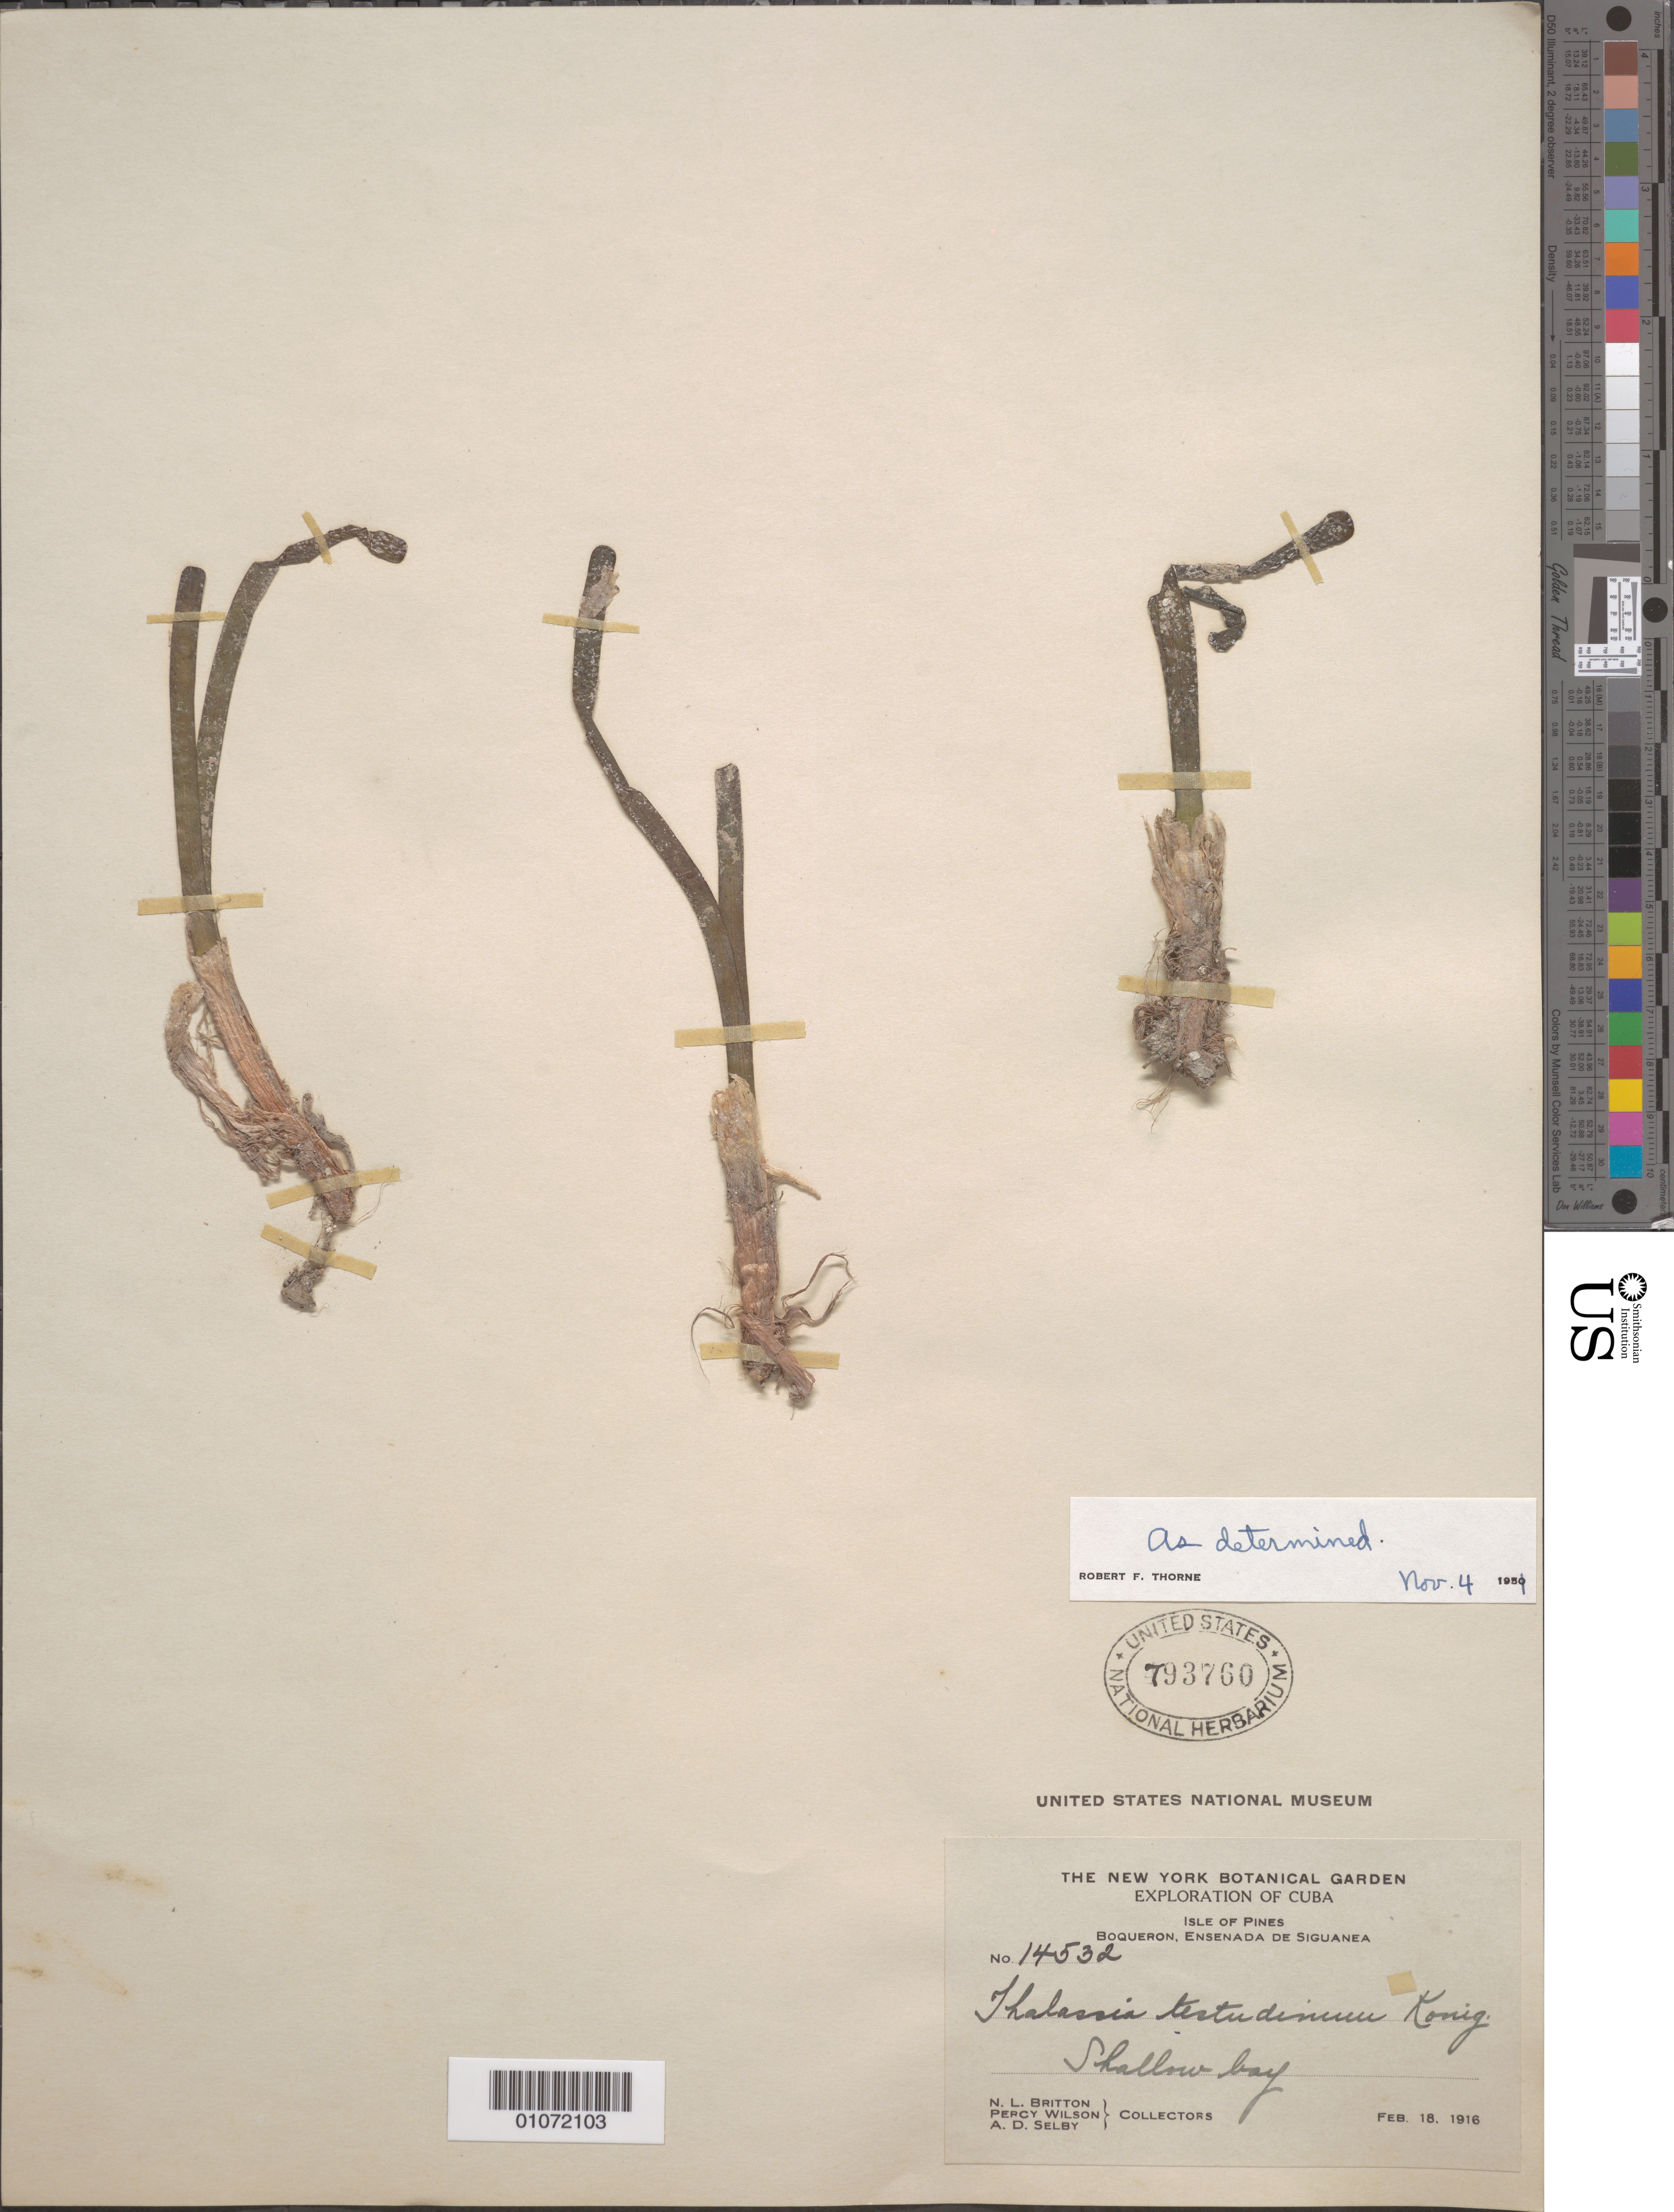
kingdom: Plantae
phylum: Tracheophyta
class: Liliopsida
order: Alismatales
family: Hydrocharitaceae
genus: Thalassia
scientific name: Thalassia testudinum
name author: Banks & Sol. ex K.D. Koenig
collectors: N. Britton, P. Wilson & A. Selby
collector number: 14532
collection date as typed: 18 Feb 1916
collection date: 1916-02-18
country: Cuba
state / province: Isla de La Juventud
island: Isla de la Juventud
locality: Shallow bay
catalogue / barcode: US 793760